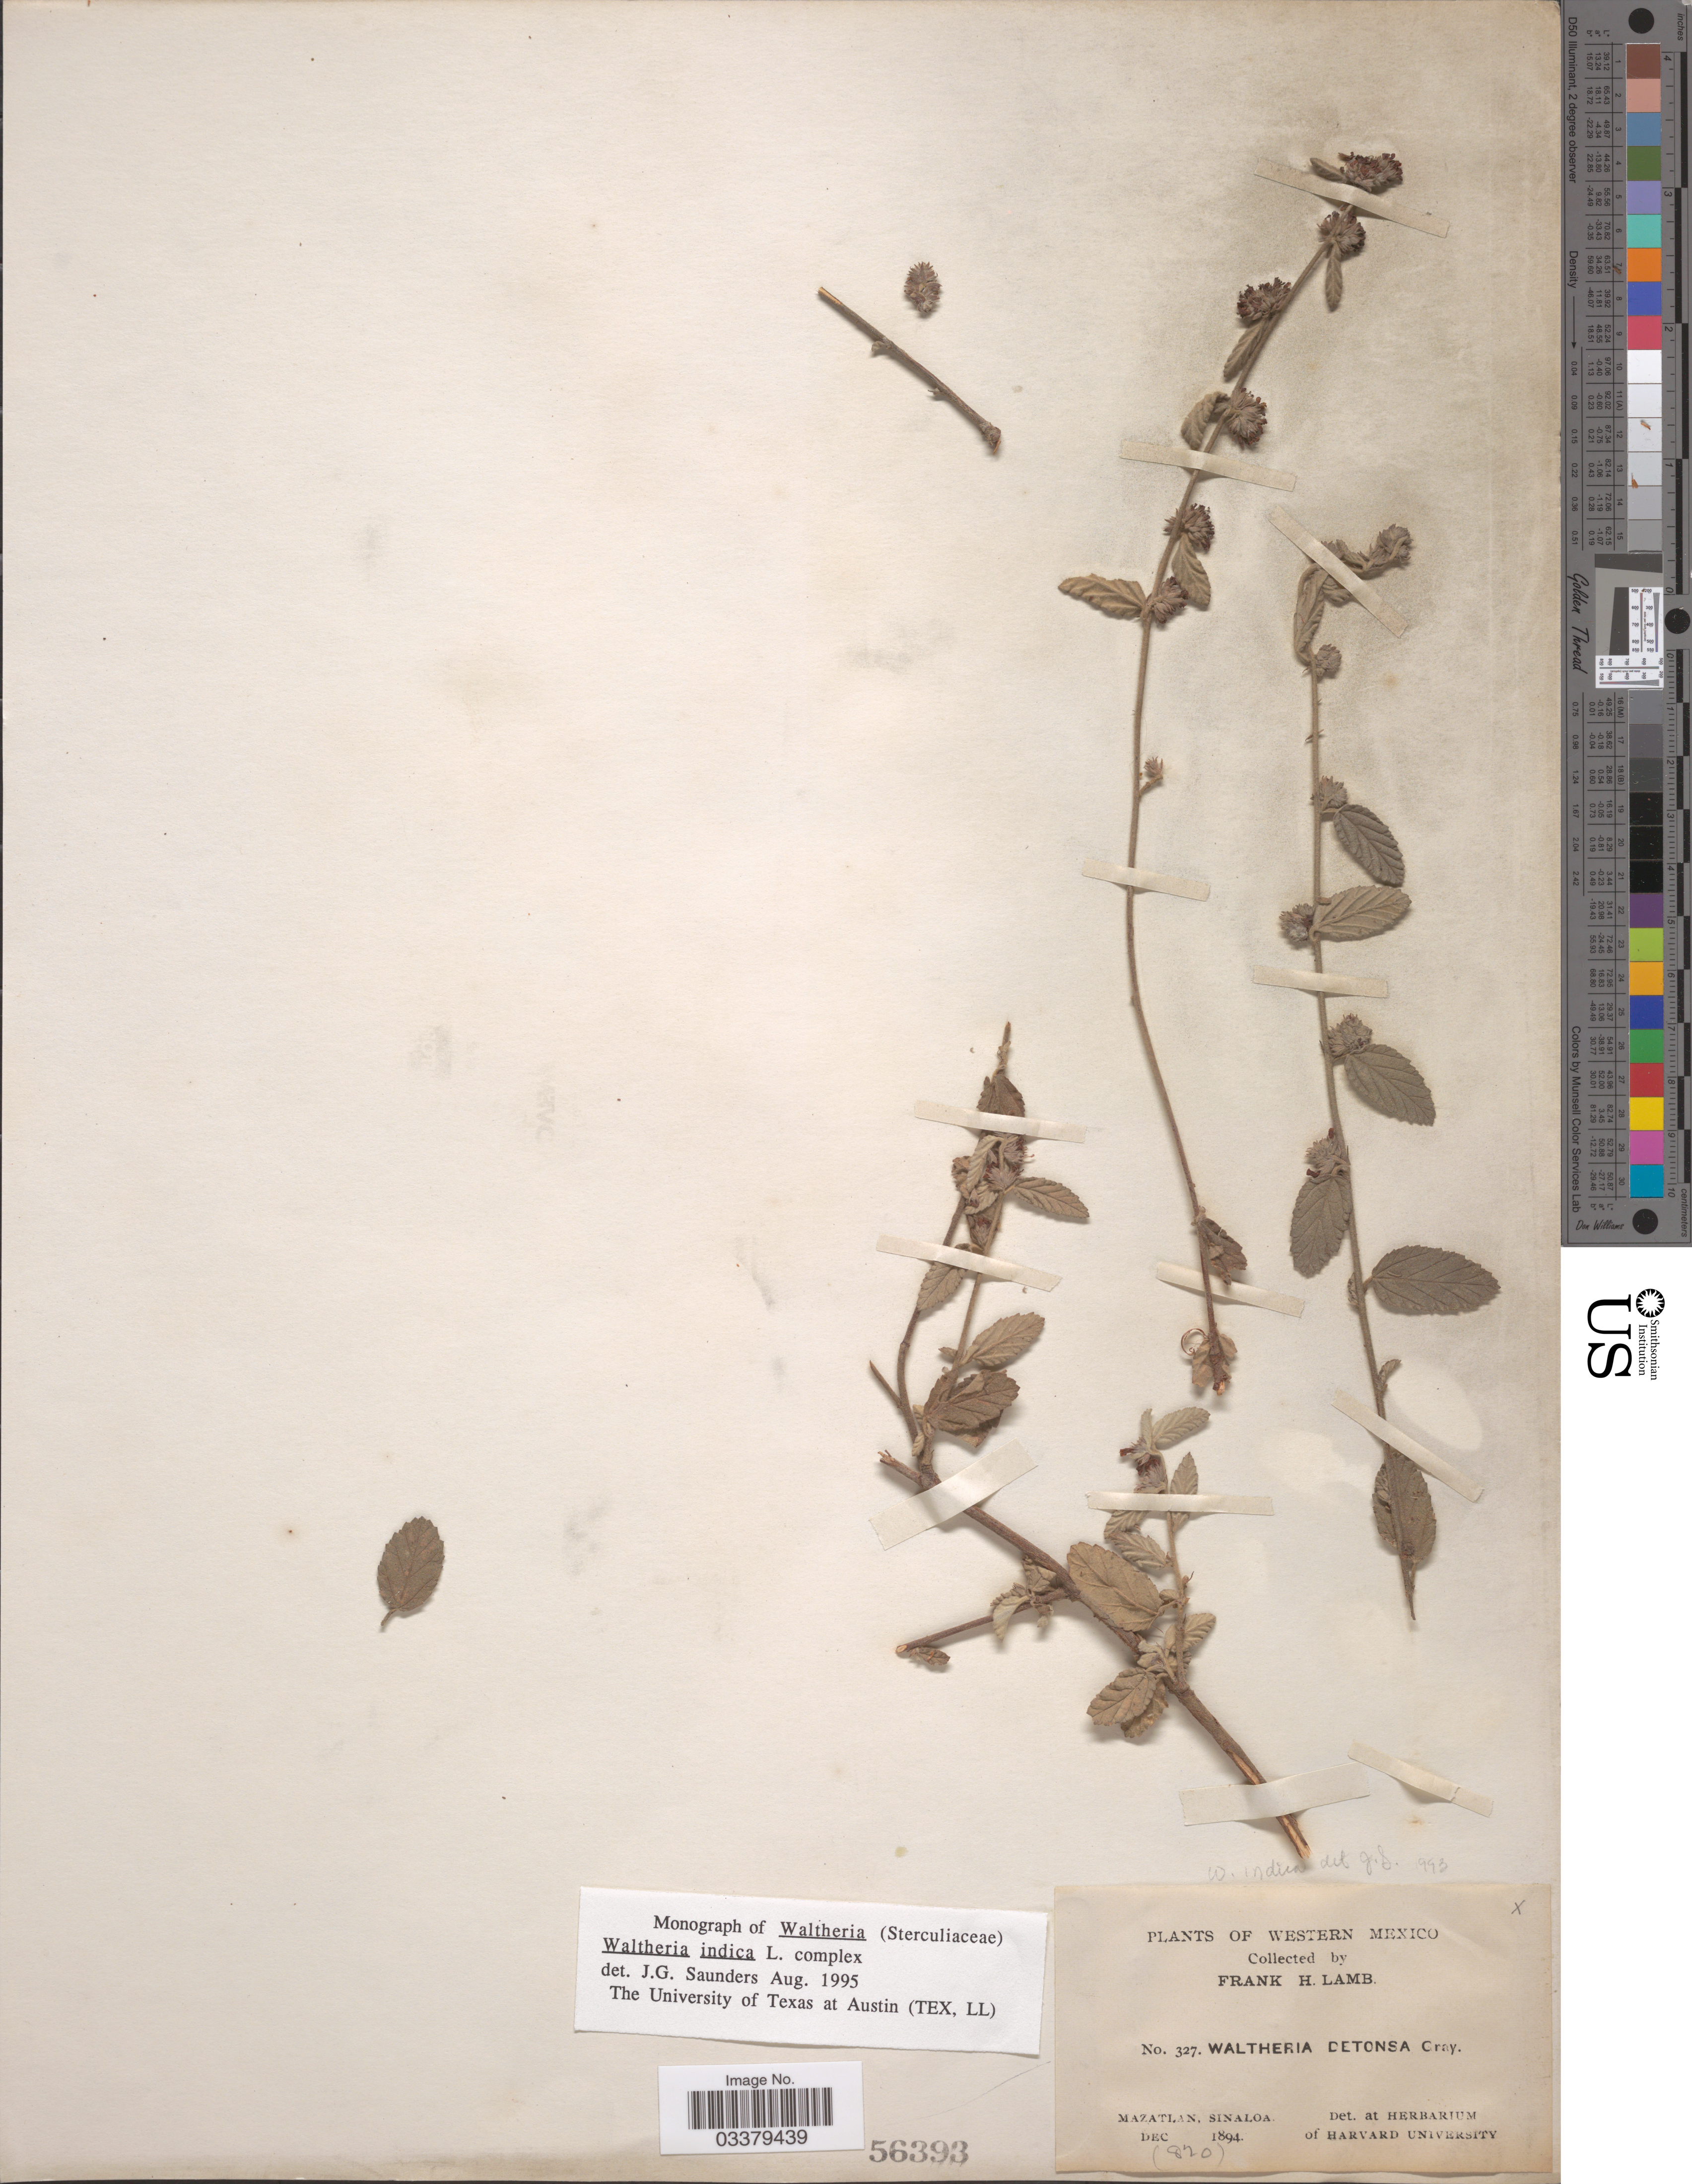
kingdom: Plantae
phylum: Tracheophyta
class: Magnoliopsida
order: Malvales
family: Malvaceae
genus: Waltheria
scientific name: Waltheria indica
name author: L.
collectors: F. H. Lamb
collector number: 327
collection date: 1894-12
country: Mexico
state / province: Sinaloa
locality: Western Mexico. Mazatlan.